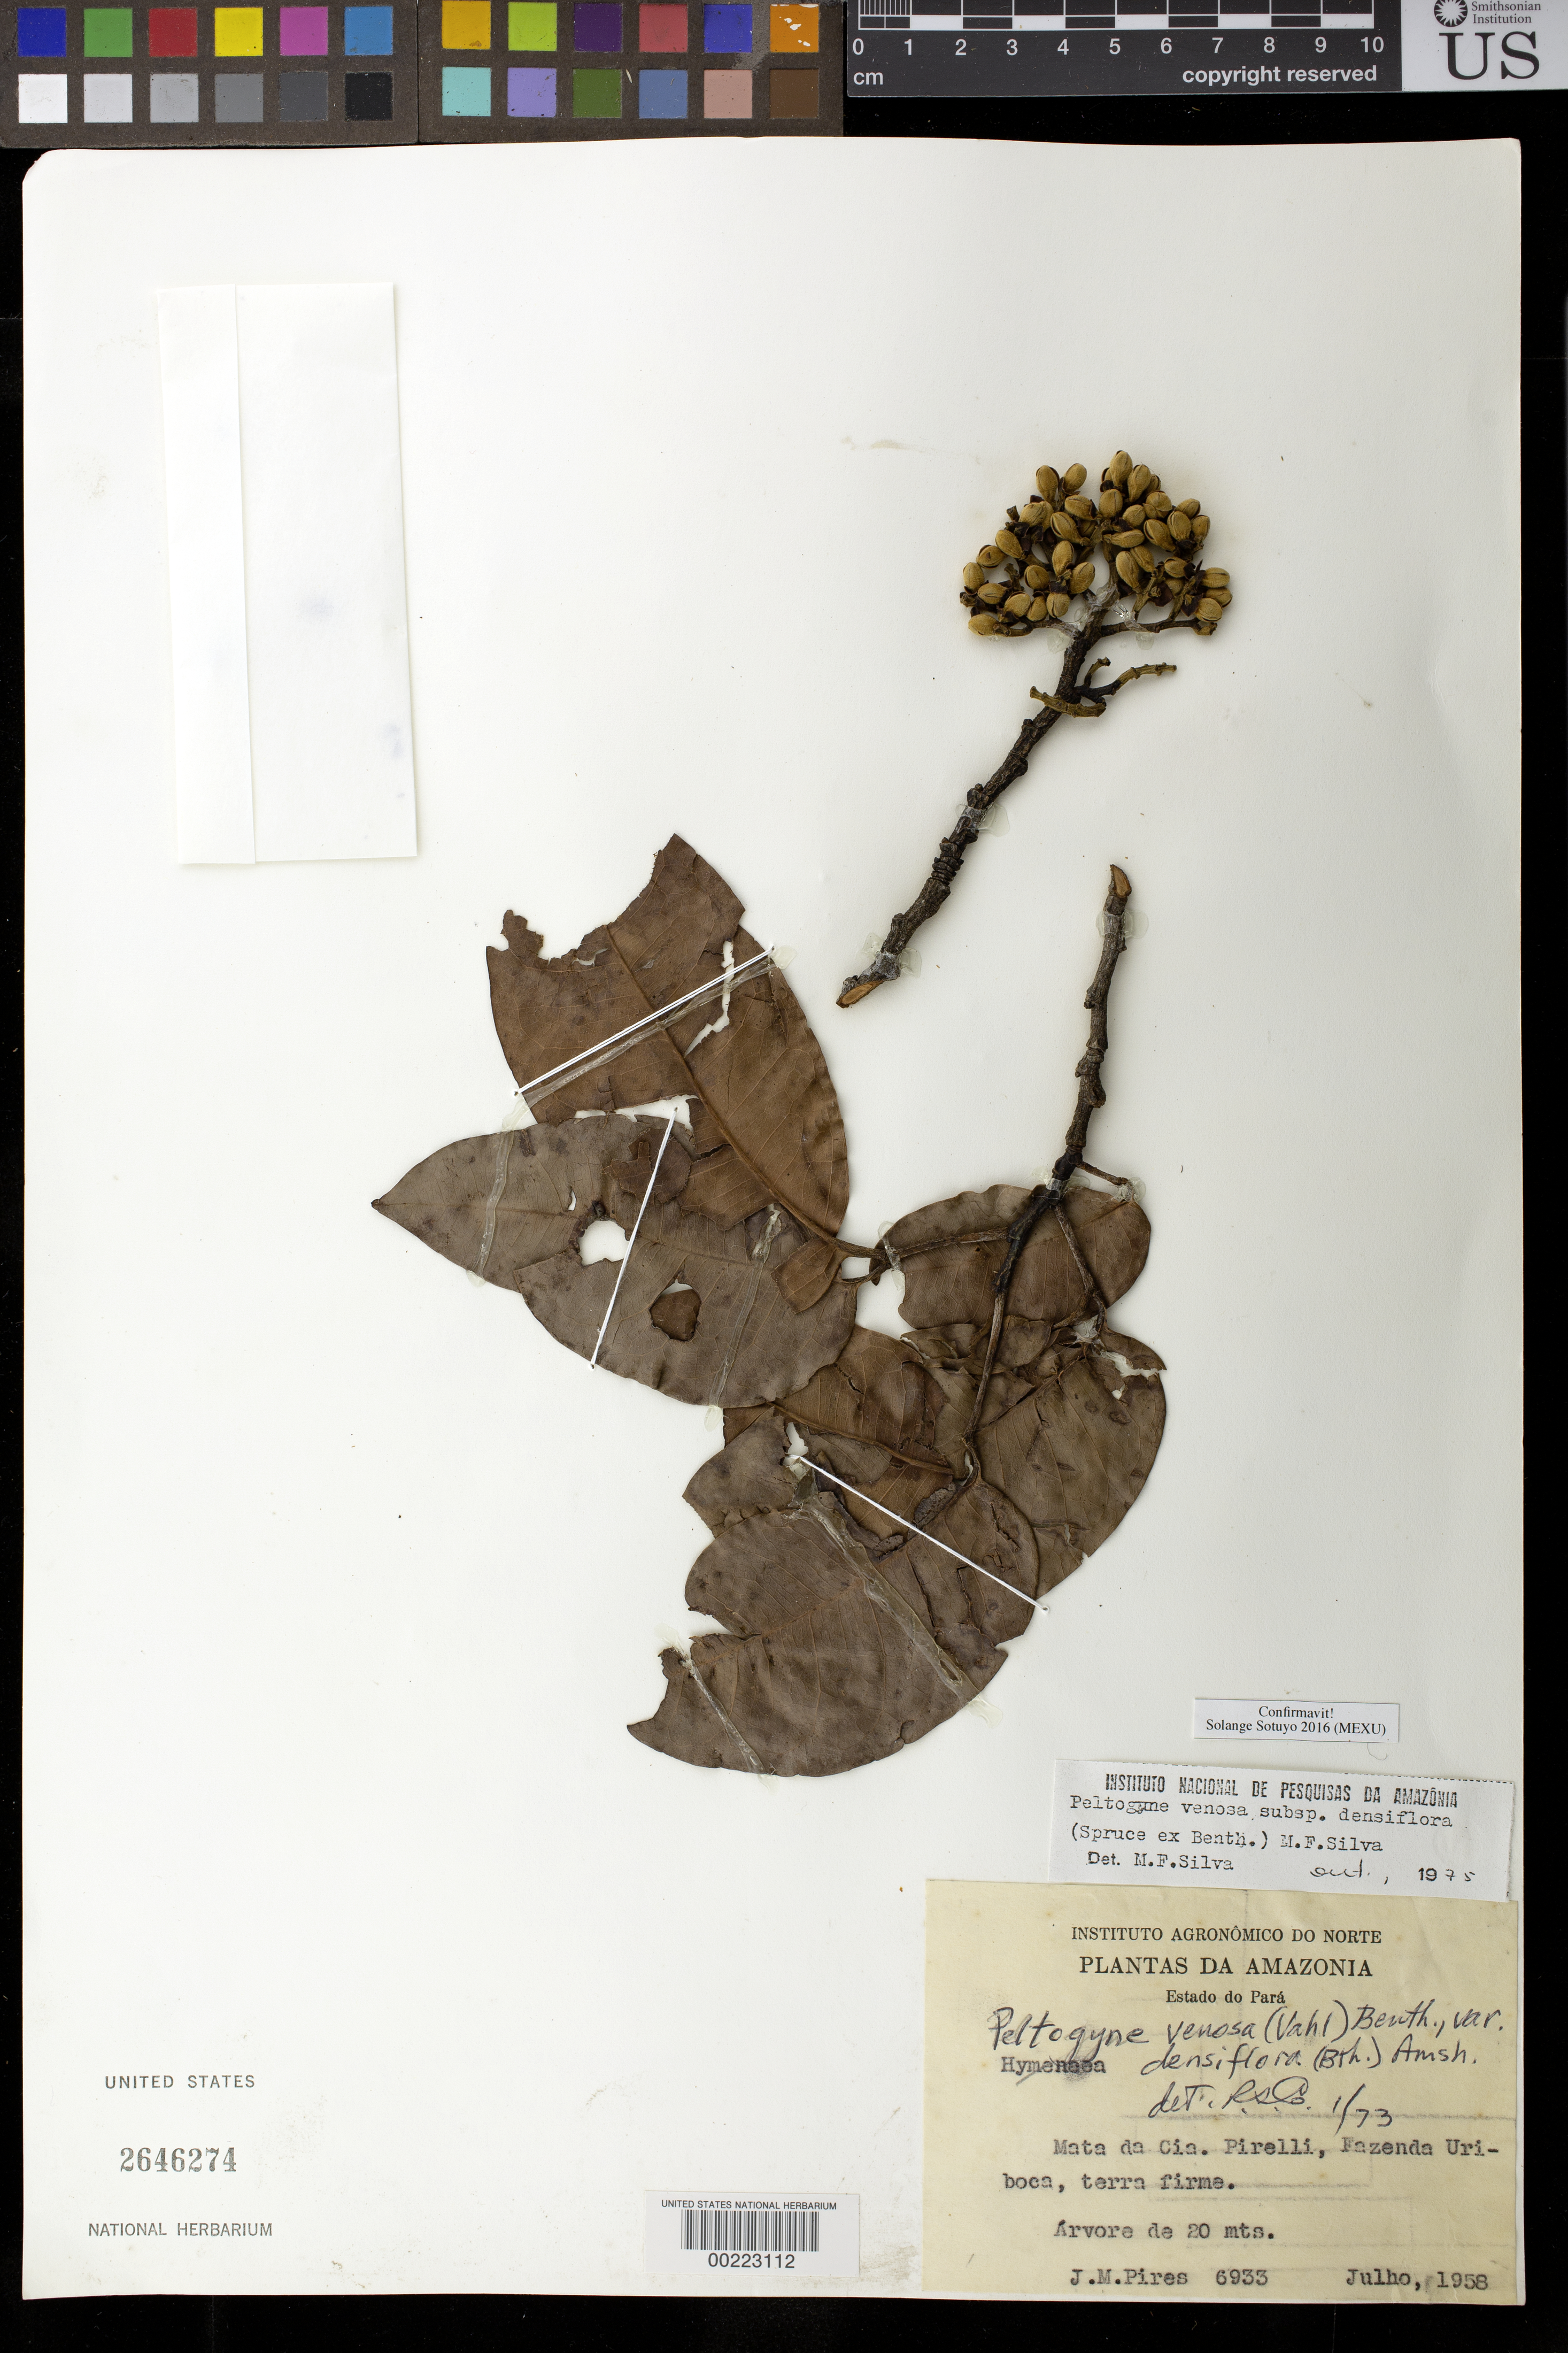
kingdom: Plantae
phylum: Tracheophyta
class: Magnoliopsida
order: Fabales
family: Fabaceae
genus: Peltogyne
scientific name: Peltogyne venosa subsp. densiflora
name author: (Spruce ex Benth.) M.F. Silva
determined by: Sotuyo, Solange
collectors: J. M. Pires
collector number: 6935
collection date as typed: Jul 1958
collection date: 1958-07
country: Brazil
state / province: Pará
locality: Mata da cia; pirelli, fazenda uriboca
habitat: Terre firme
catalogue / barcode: US 2646274